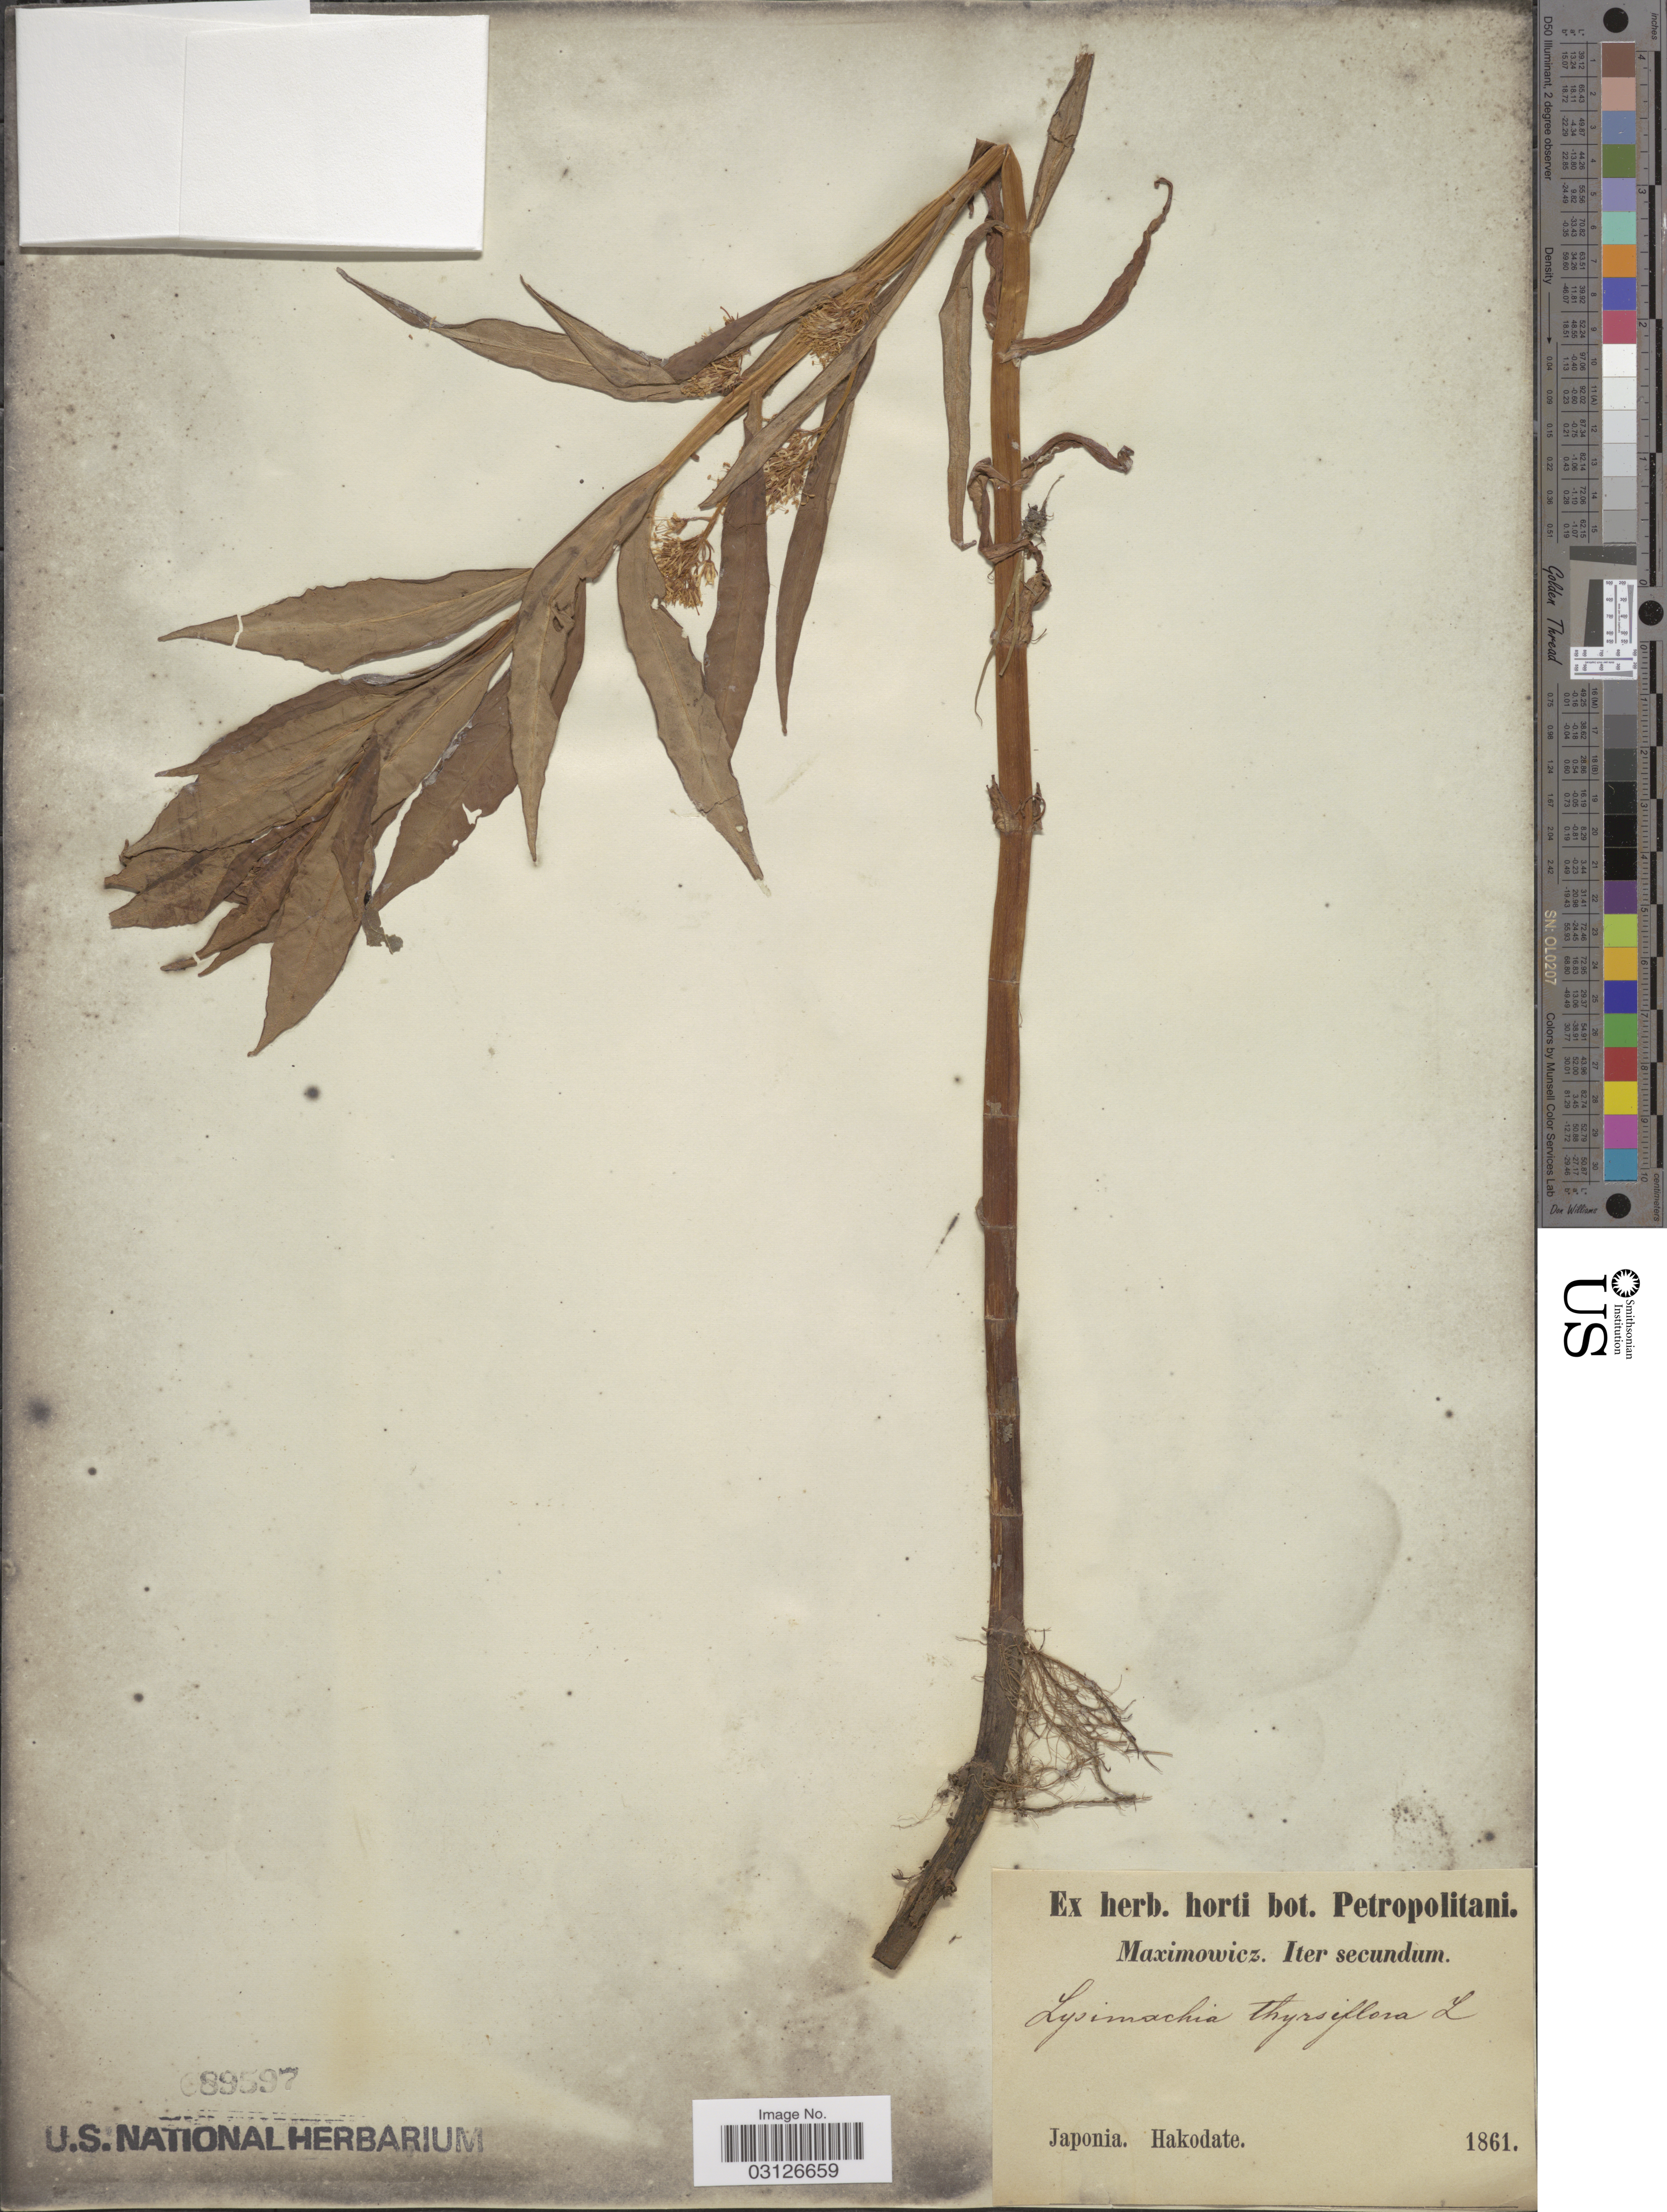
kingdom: Plantae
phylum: Tracheophyta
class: Magnoliopsida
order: Ericales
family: Primulaceae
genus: Lysimachia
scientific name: Lysimachia thyrsiflora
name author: L.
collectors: -. Maximowicz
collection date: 1861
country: Japan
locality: Japonia. Hakodate.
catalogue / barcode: US 89597